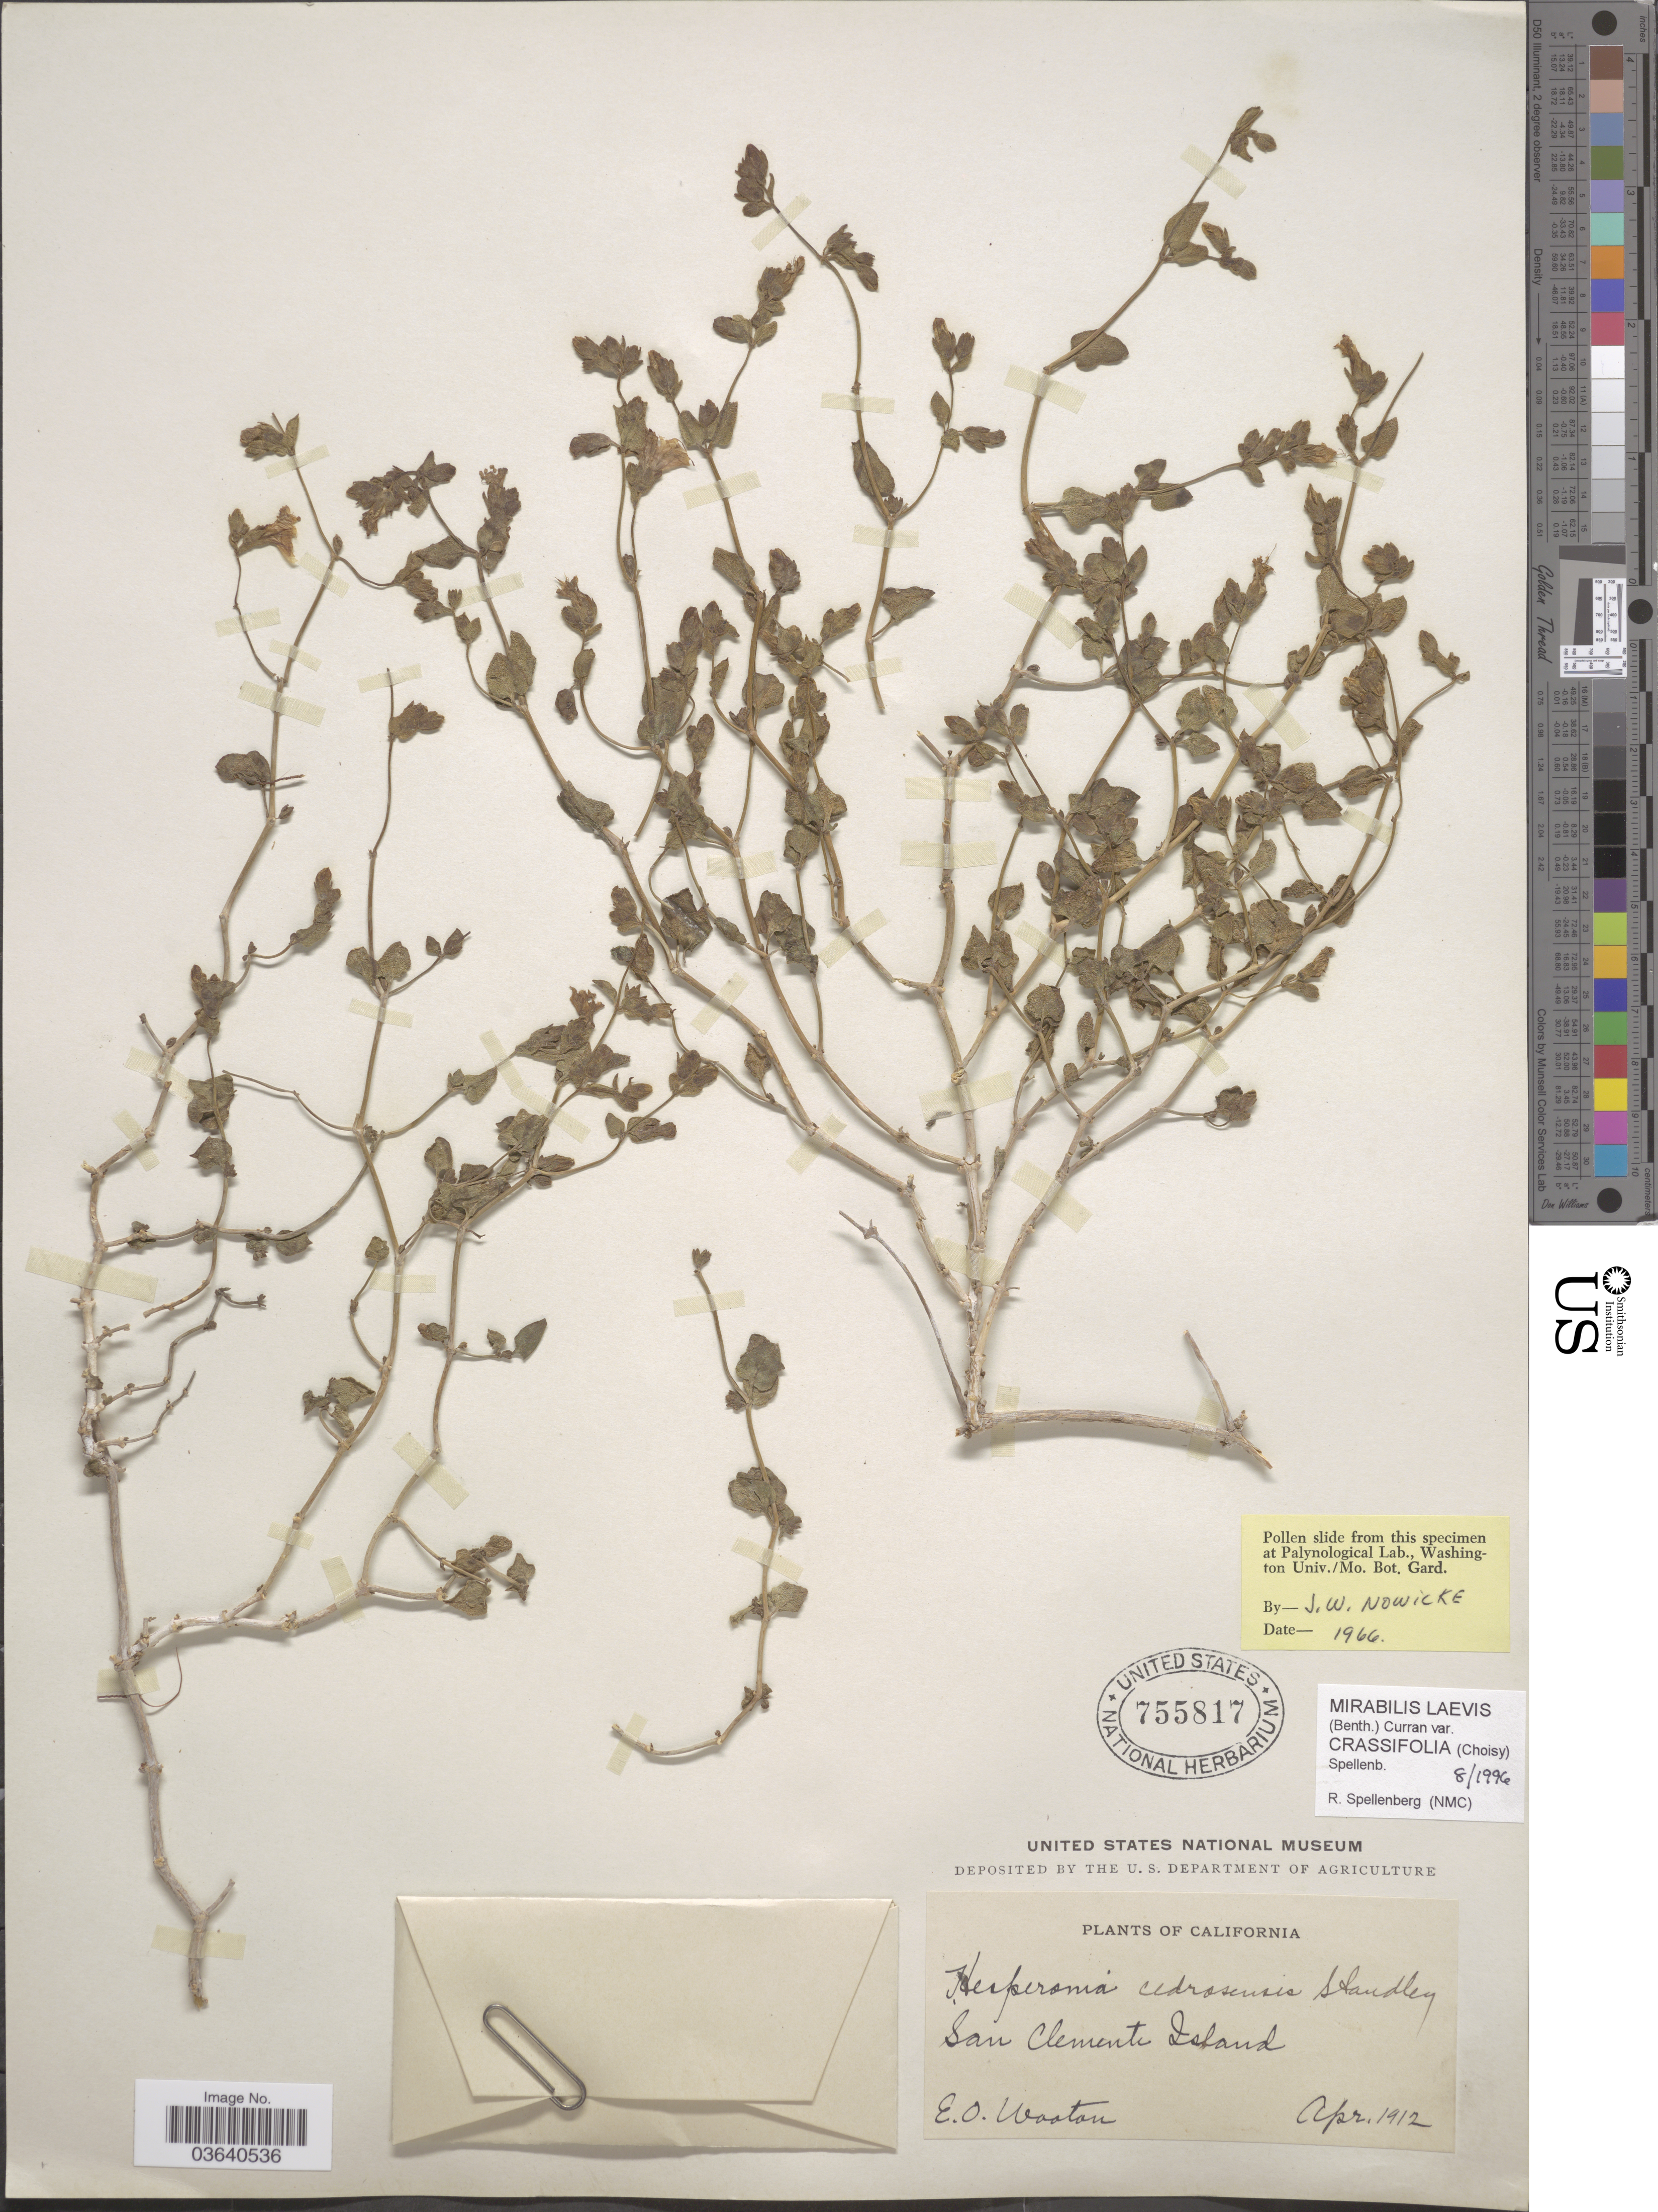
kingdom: Plantae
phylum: Tracheophyta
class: Magnoliopsida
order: Caryophyllales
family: Nyctaginaceae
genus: Mirabilis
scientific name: Mirabilis laevis var. crassifolia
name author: (Choisy) Spellenb.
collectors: E. O. Wooton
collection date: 1912-04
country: United States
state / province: California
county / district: Los Angeles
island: San Clemente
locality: San Clemente Island.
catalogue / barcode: US 755817